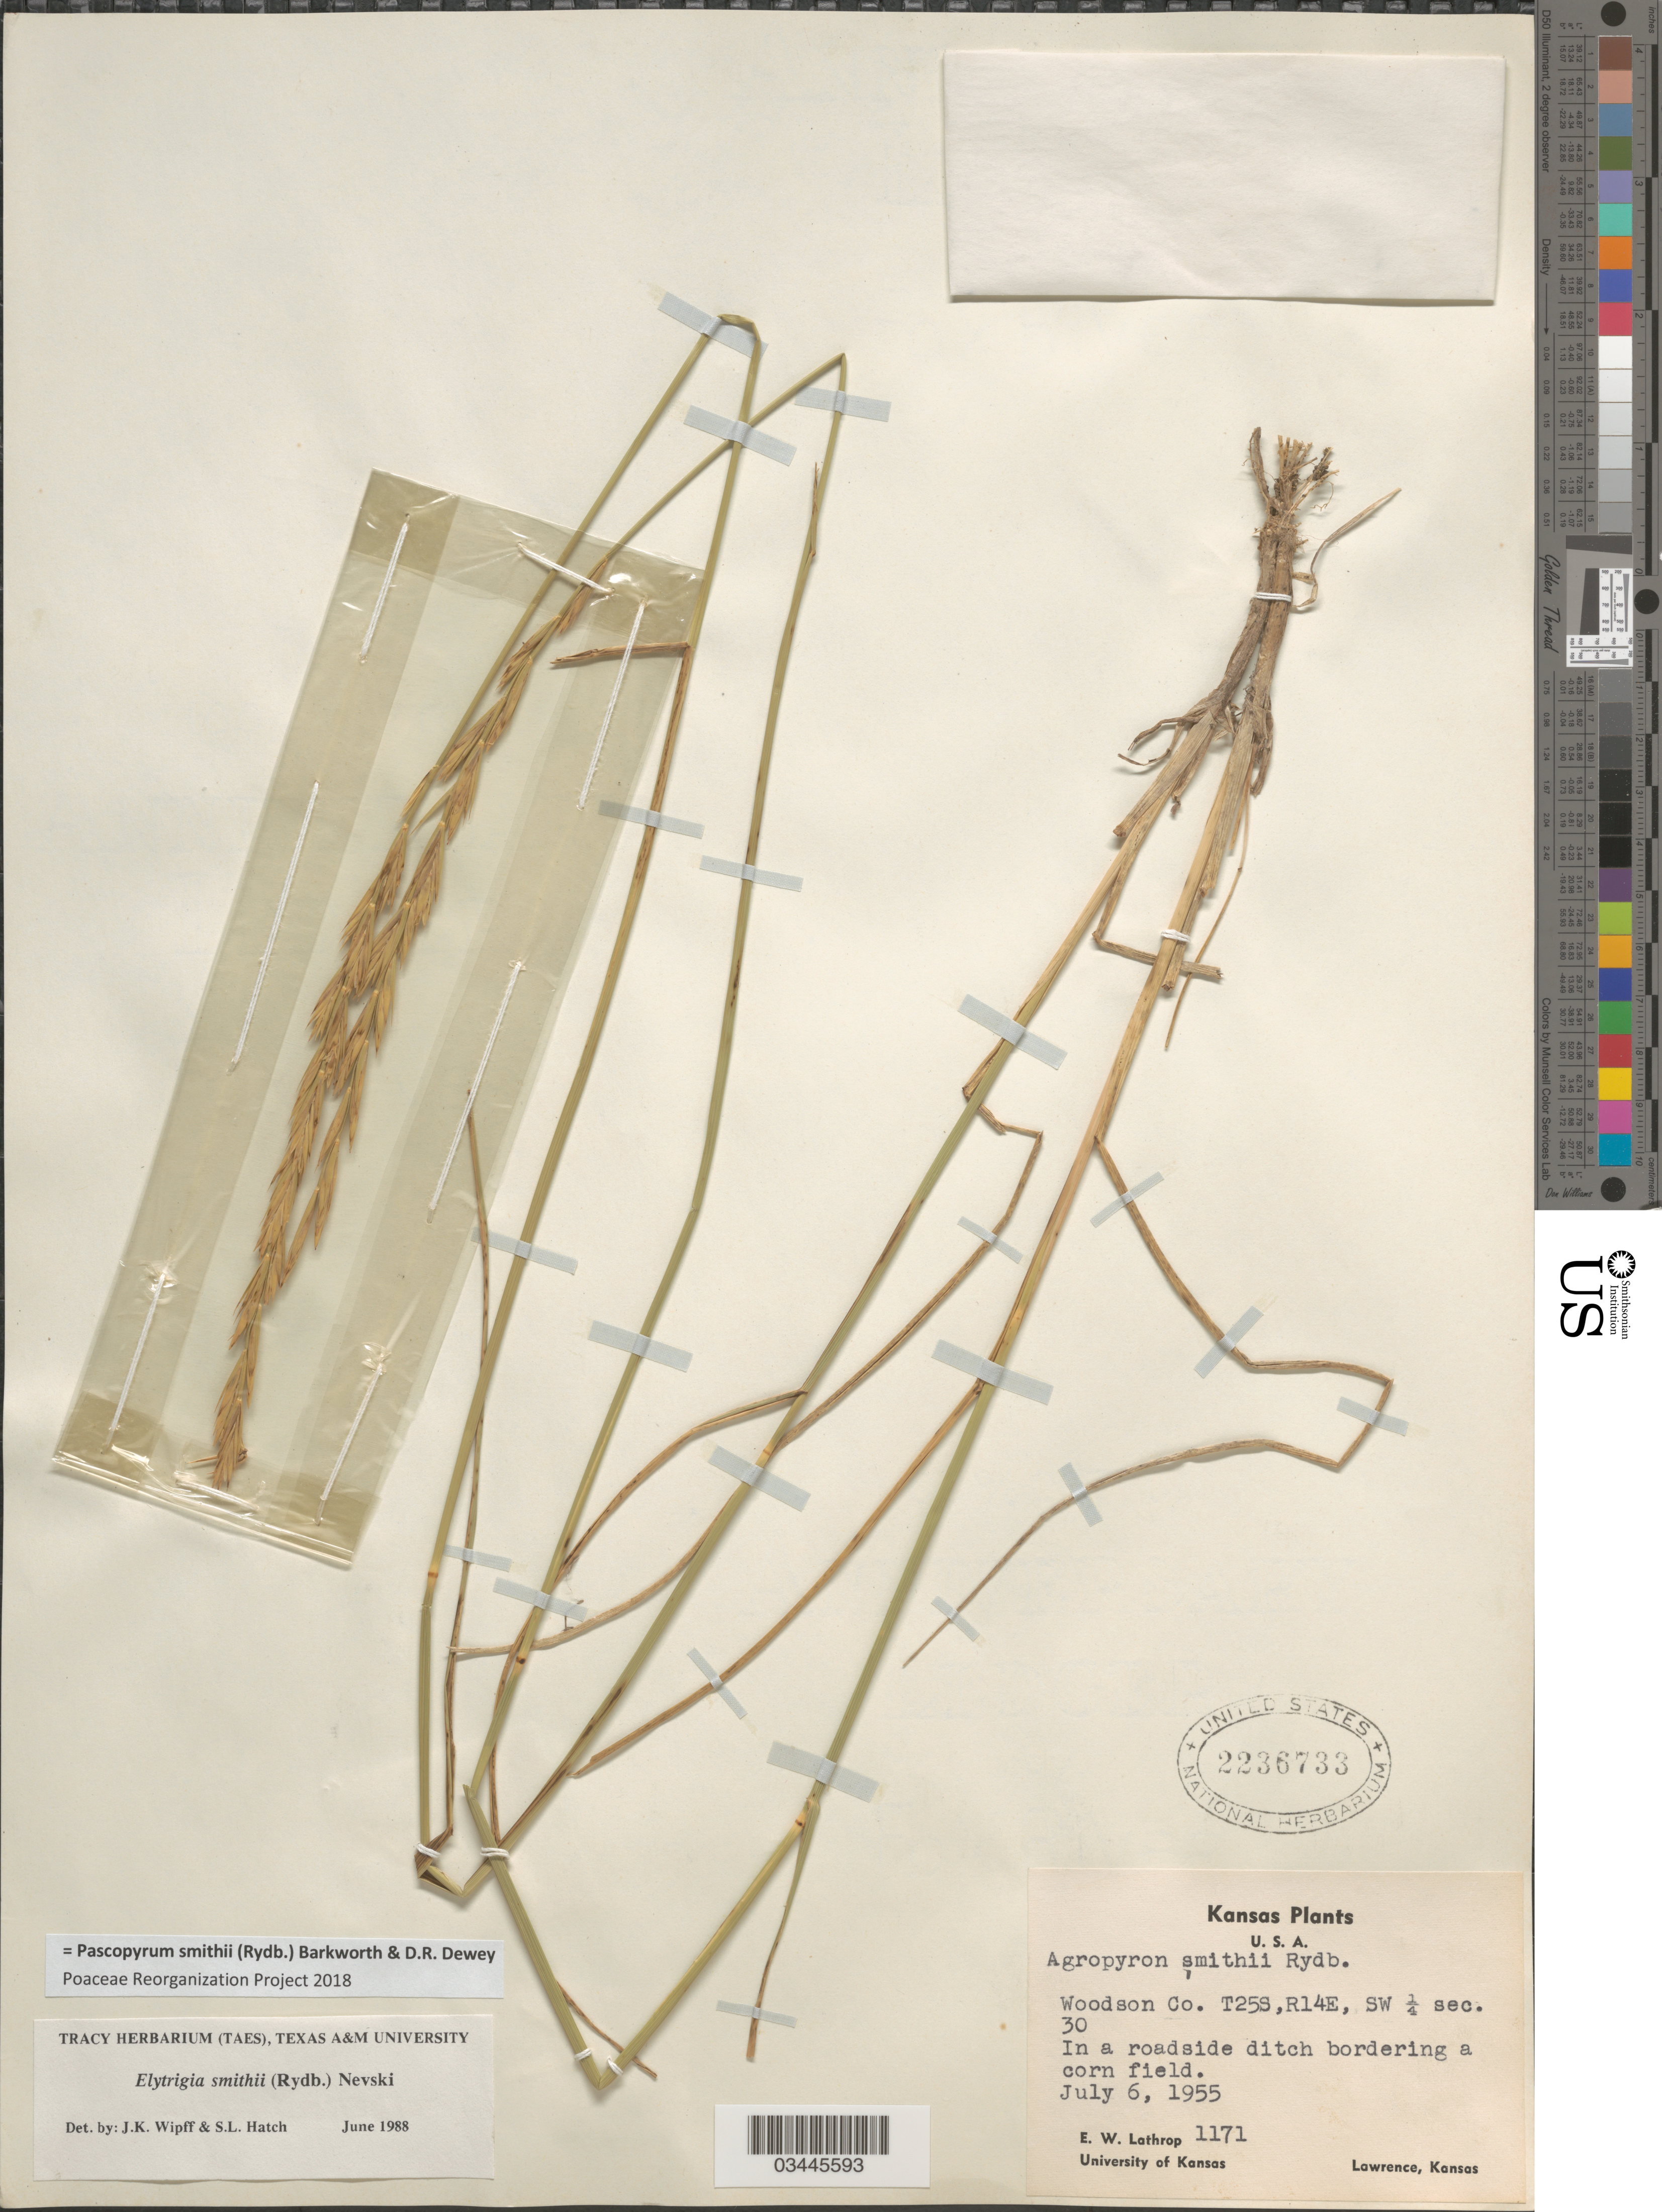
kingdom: Plantae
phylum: Tracheophyta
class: Liliopsida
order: Poales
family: Poaceae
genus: Pascopyrum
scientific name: Pascopyrum smithii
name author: (Rydb.) Barkworth & Dewey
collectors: E. W. Lathrop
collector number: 1171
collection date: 1955-07-06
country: United States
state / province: Kansas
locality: Woodson Co. T25S, R14E, SE ½ sec. 30. In a roadside ditch bordering a corn field.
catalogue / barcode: US 2236733